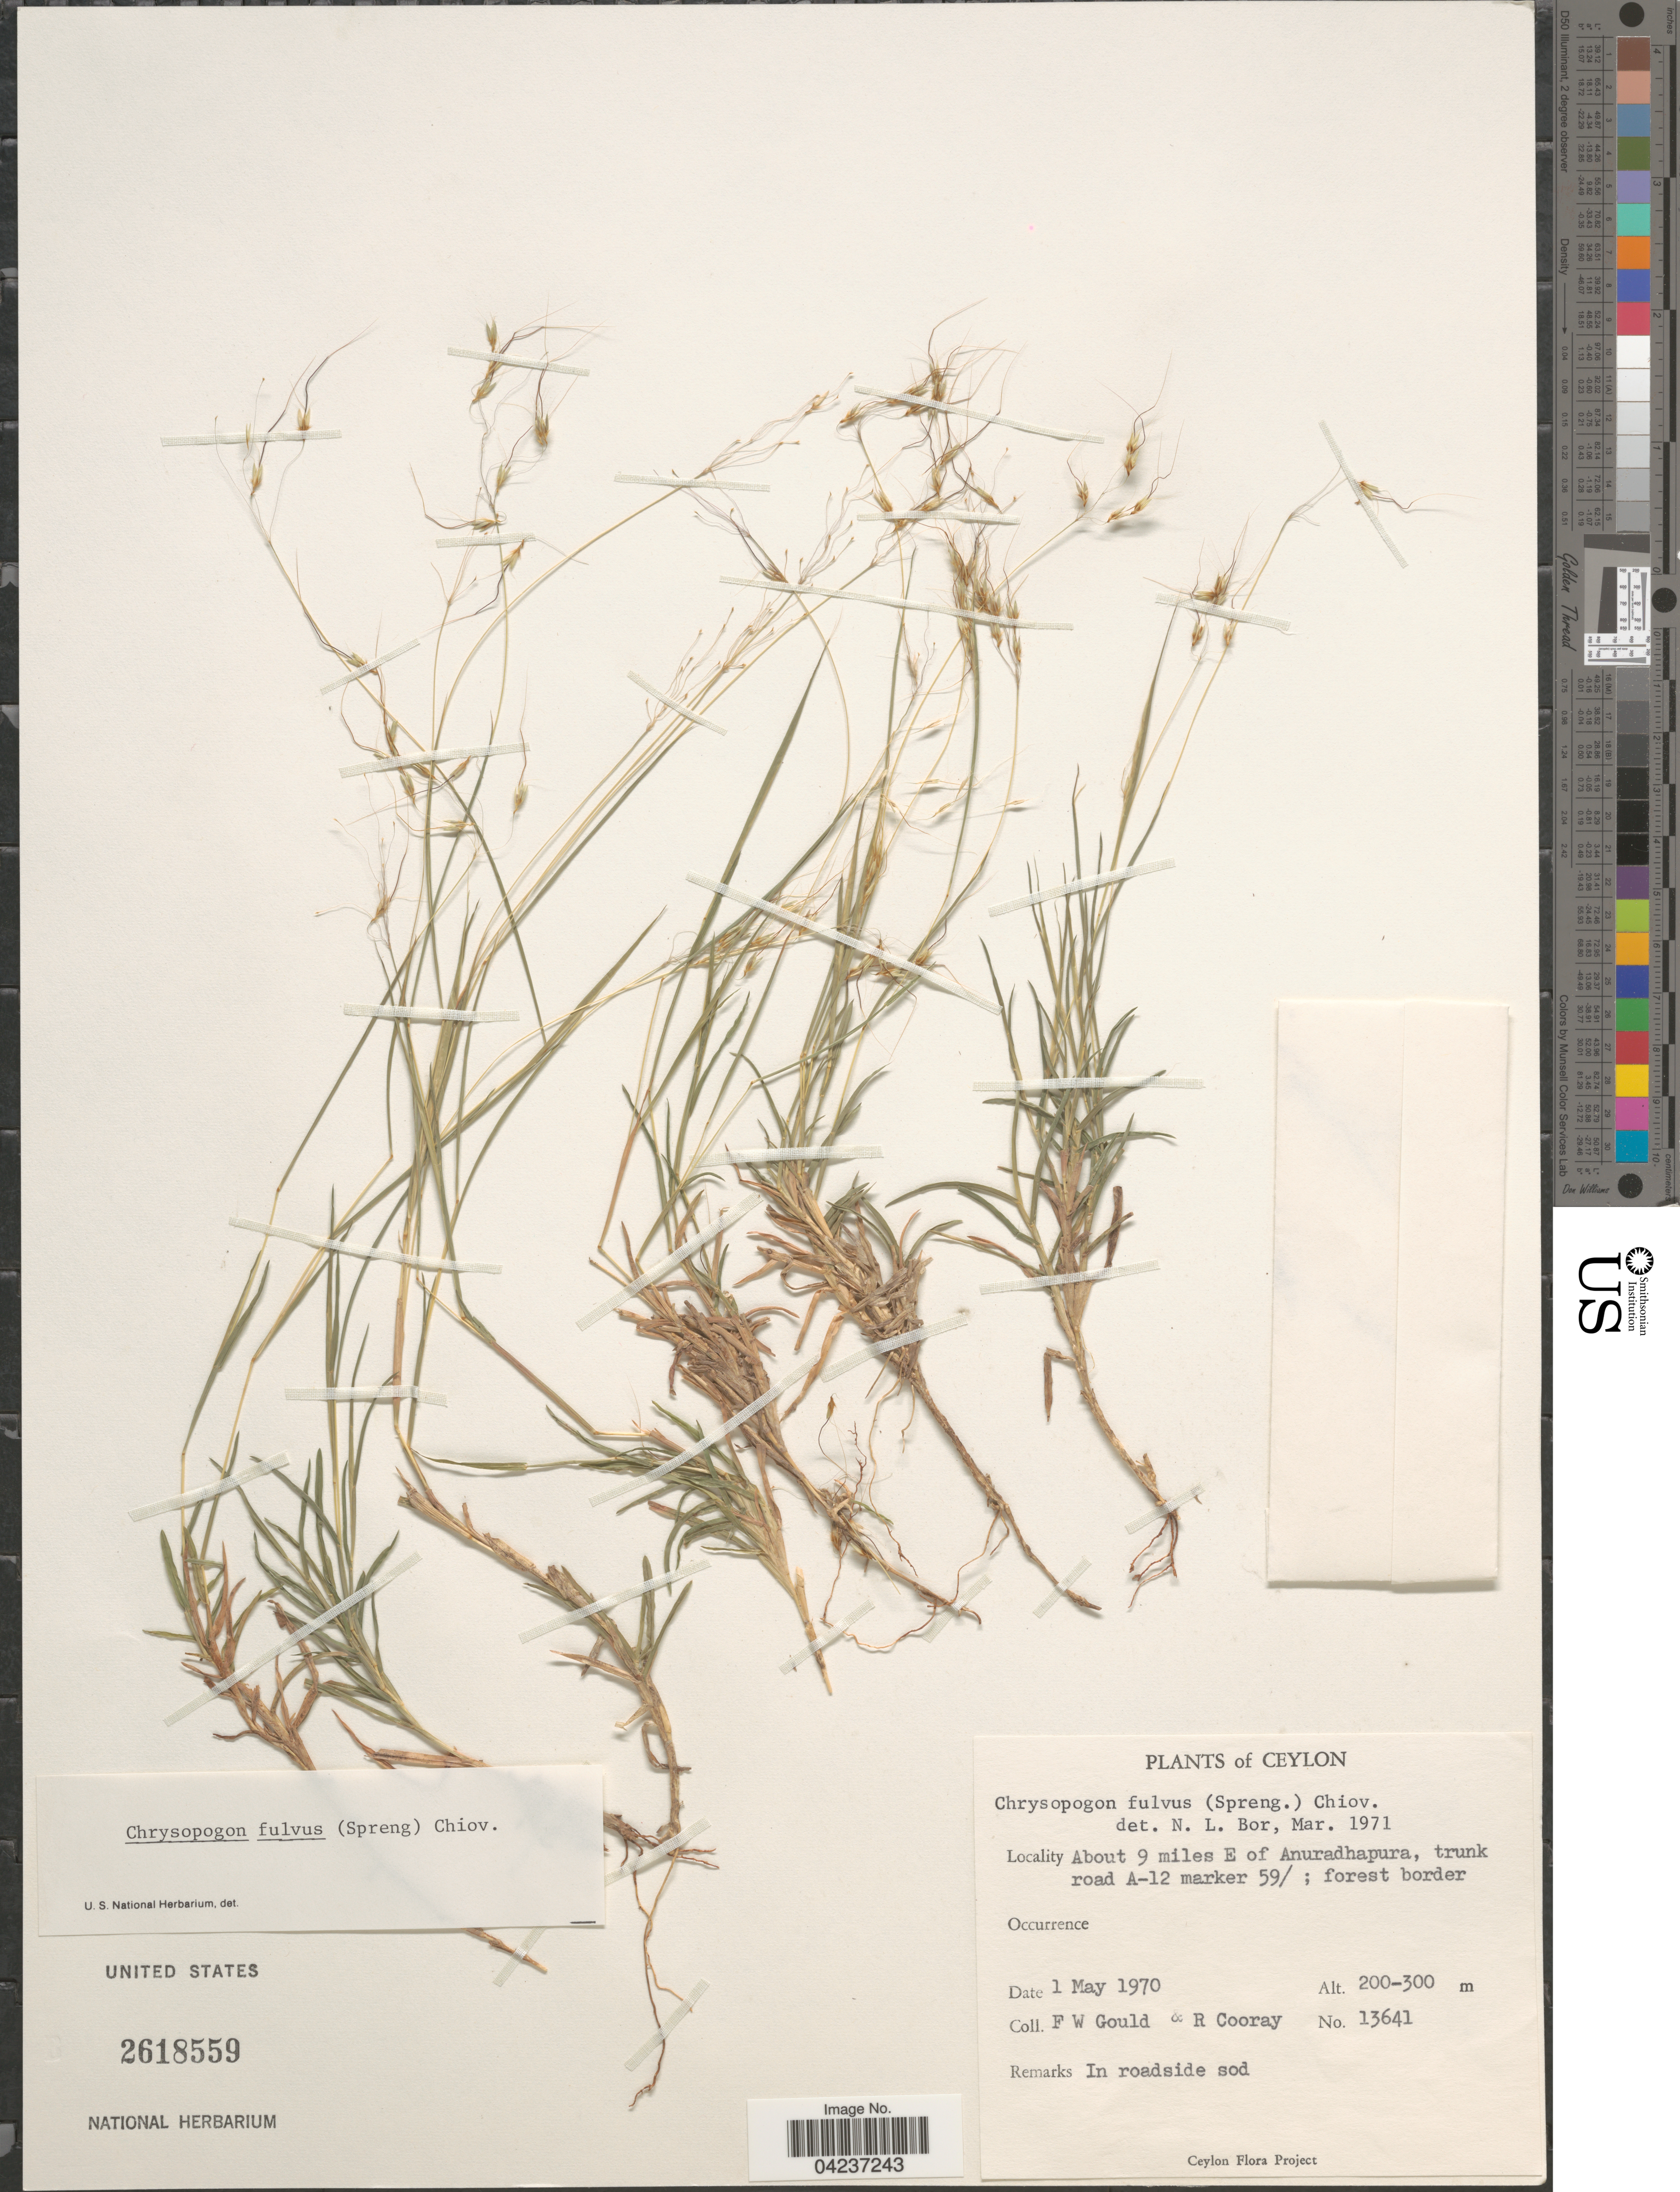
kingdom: Plantae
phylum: Tracheophyta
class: Liliopsida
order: Poales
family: Poaceae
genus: Chrysopogon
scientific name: Chrysopogon gryllus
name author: (L.) Trin.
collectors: F. W. Gould & R. Cooray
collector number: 13641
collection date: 1970-05-01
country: Sri Lanka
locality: Ceylon. About 9 miles E of Anuradhapura, trunk road A-12 marker 59; forest border.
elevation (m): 200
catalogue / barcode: US 2618559